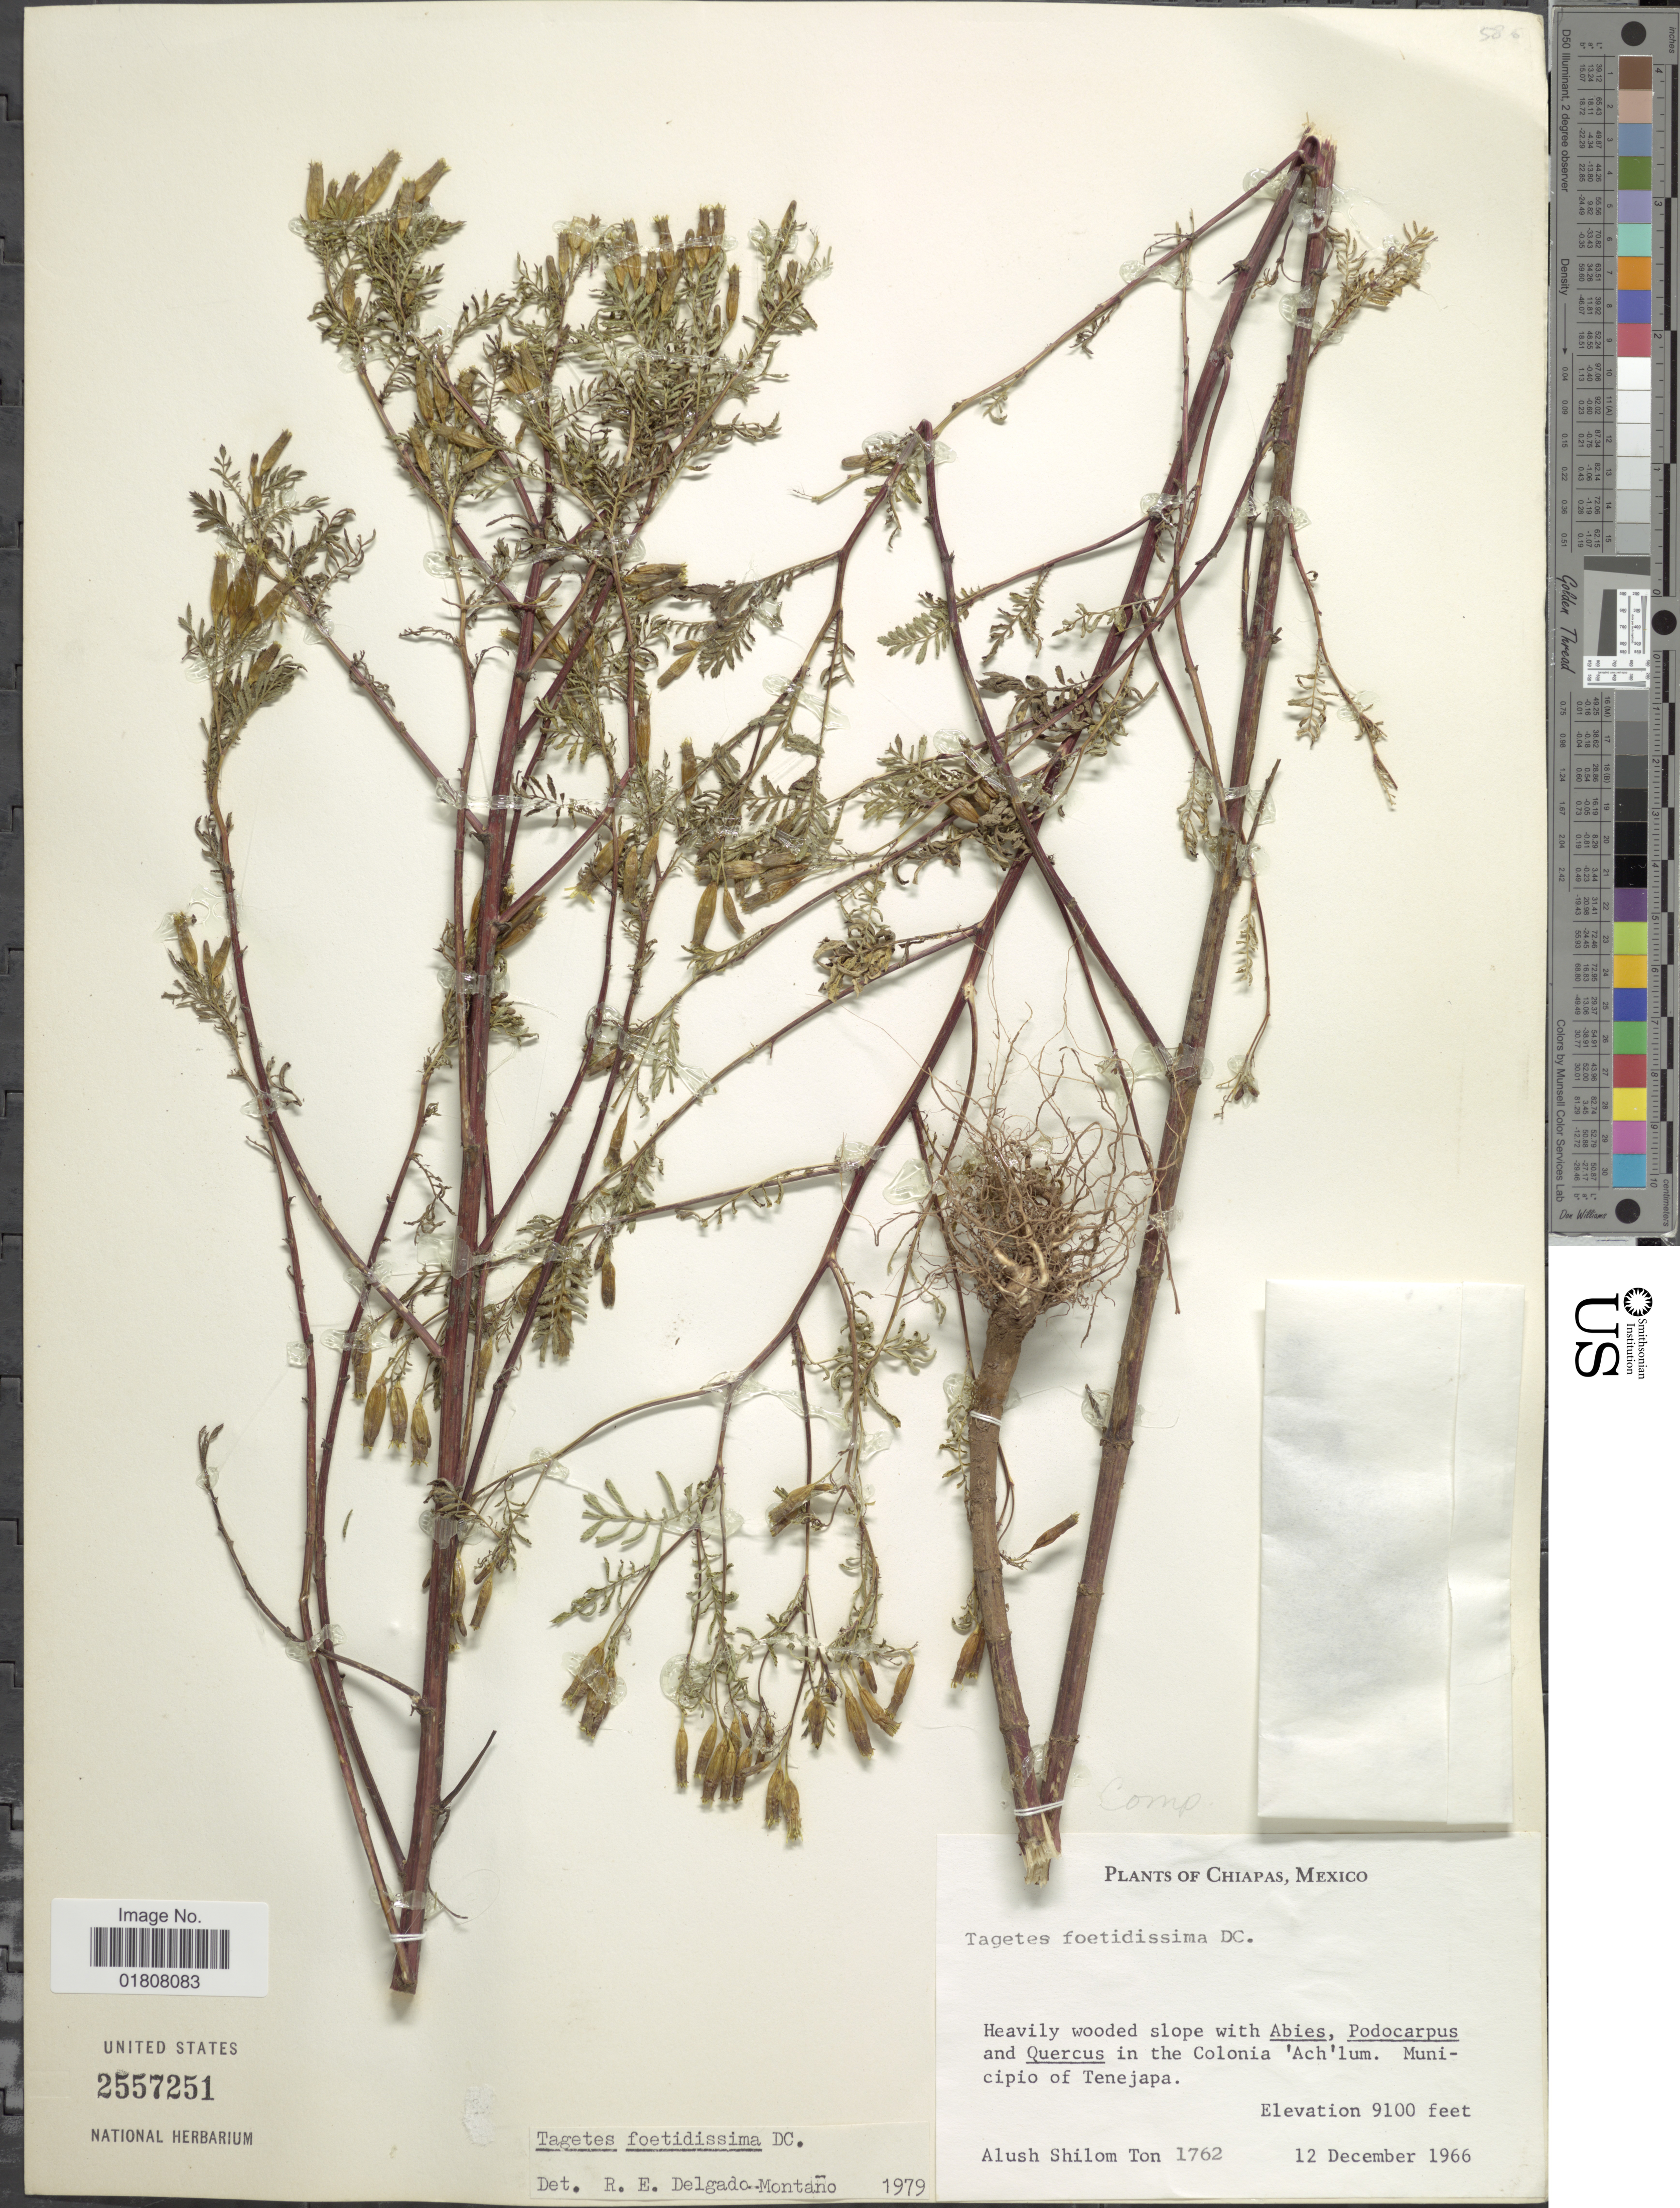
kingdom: Plantae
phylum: Tracheophyta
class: Magnoliopsida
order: Asterales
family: Asteraceae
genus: Tagetes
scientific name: Tagetes foetidissima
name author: DC.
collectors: A. M. Ton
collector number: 1762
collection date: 1966-12-12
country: Mexico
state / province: Chiapas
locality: Colonia Ach'lum, Municipio of Tenejapa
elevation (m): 2774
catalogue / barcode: US 2557251